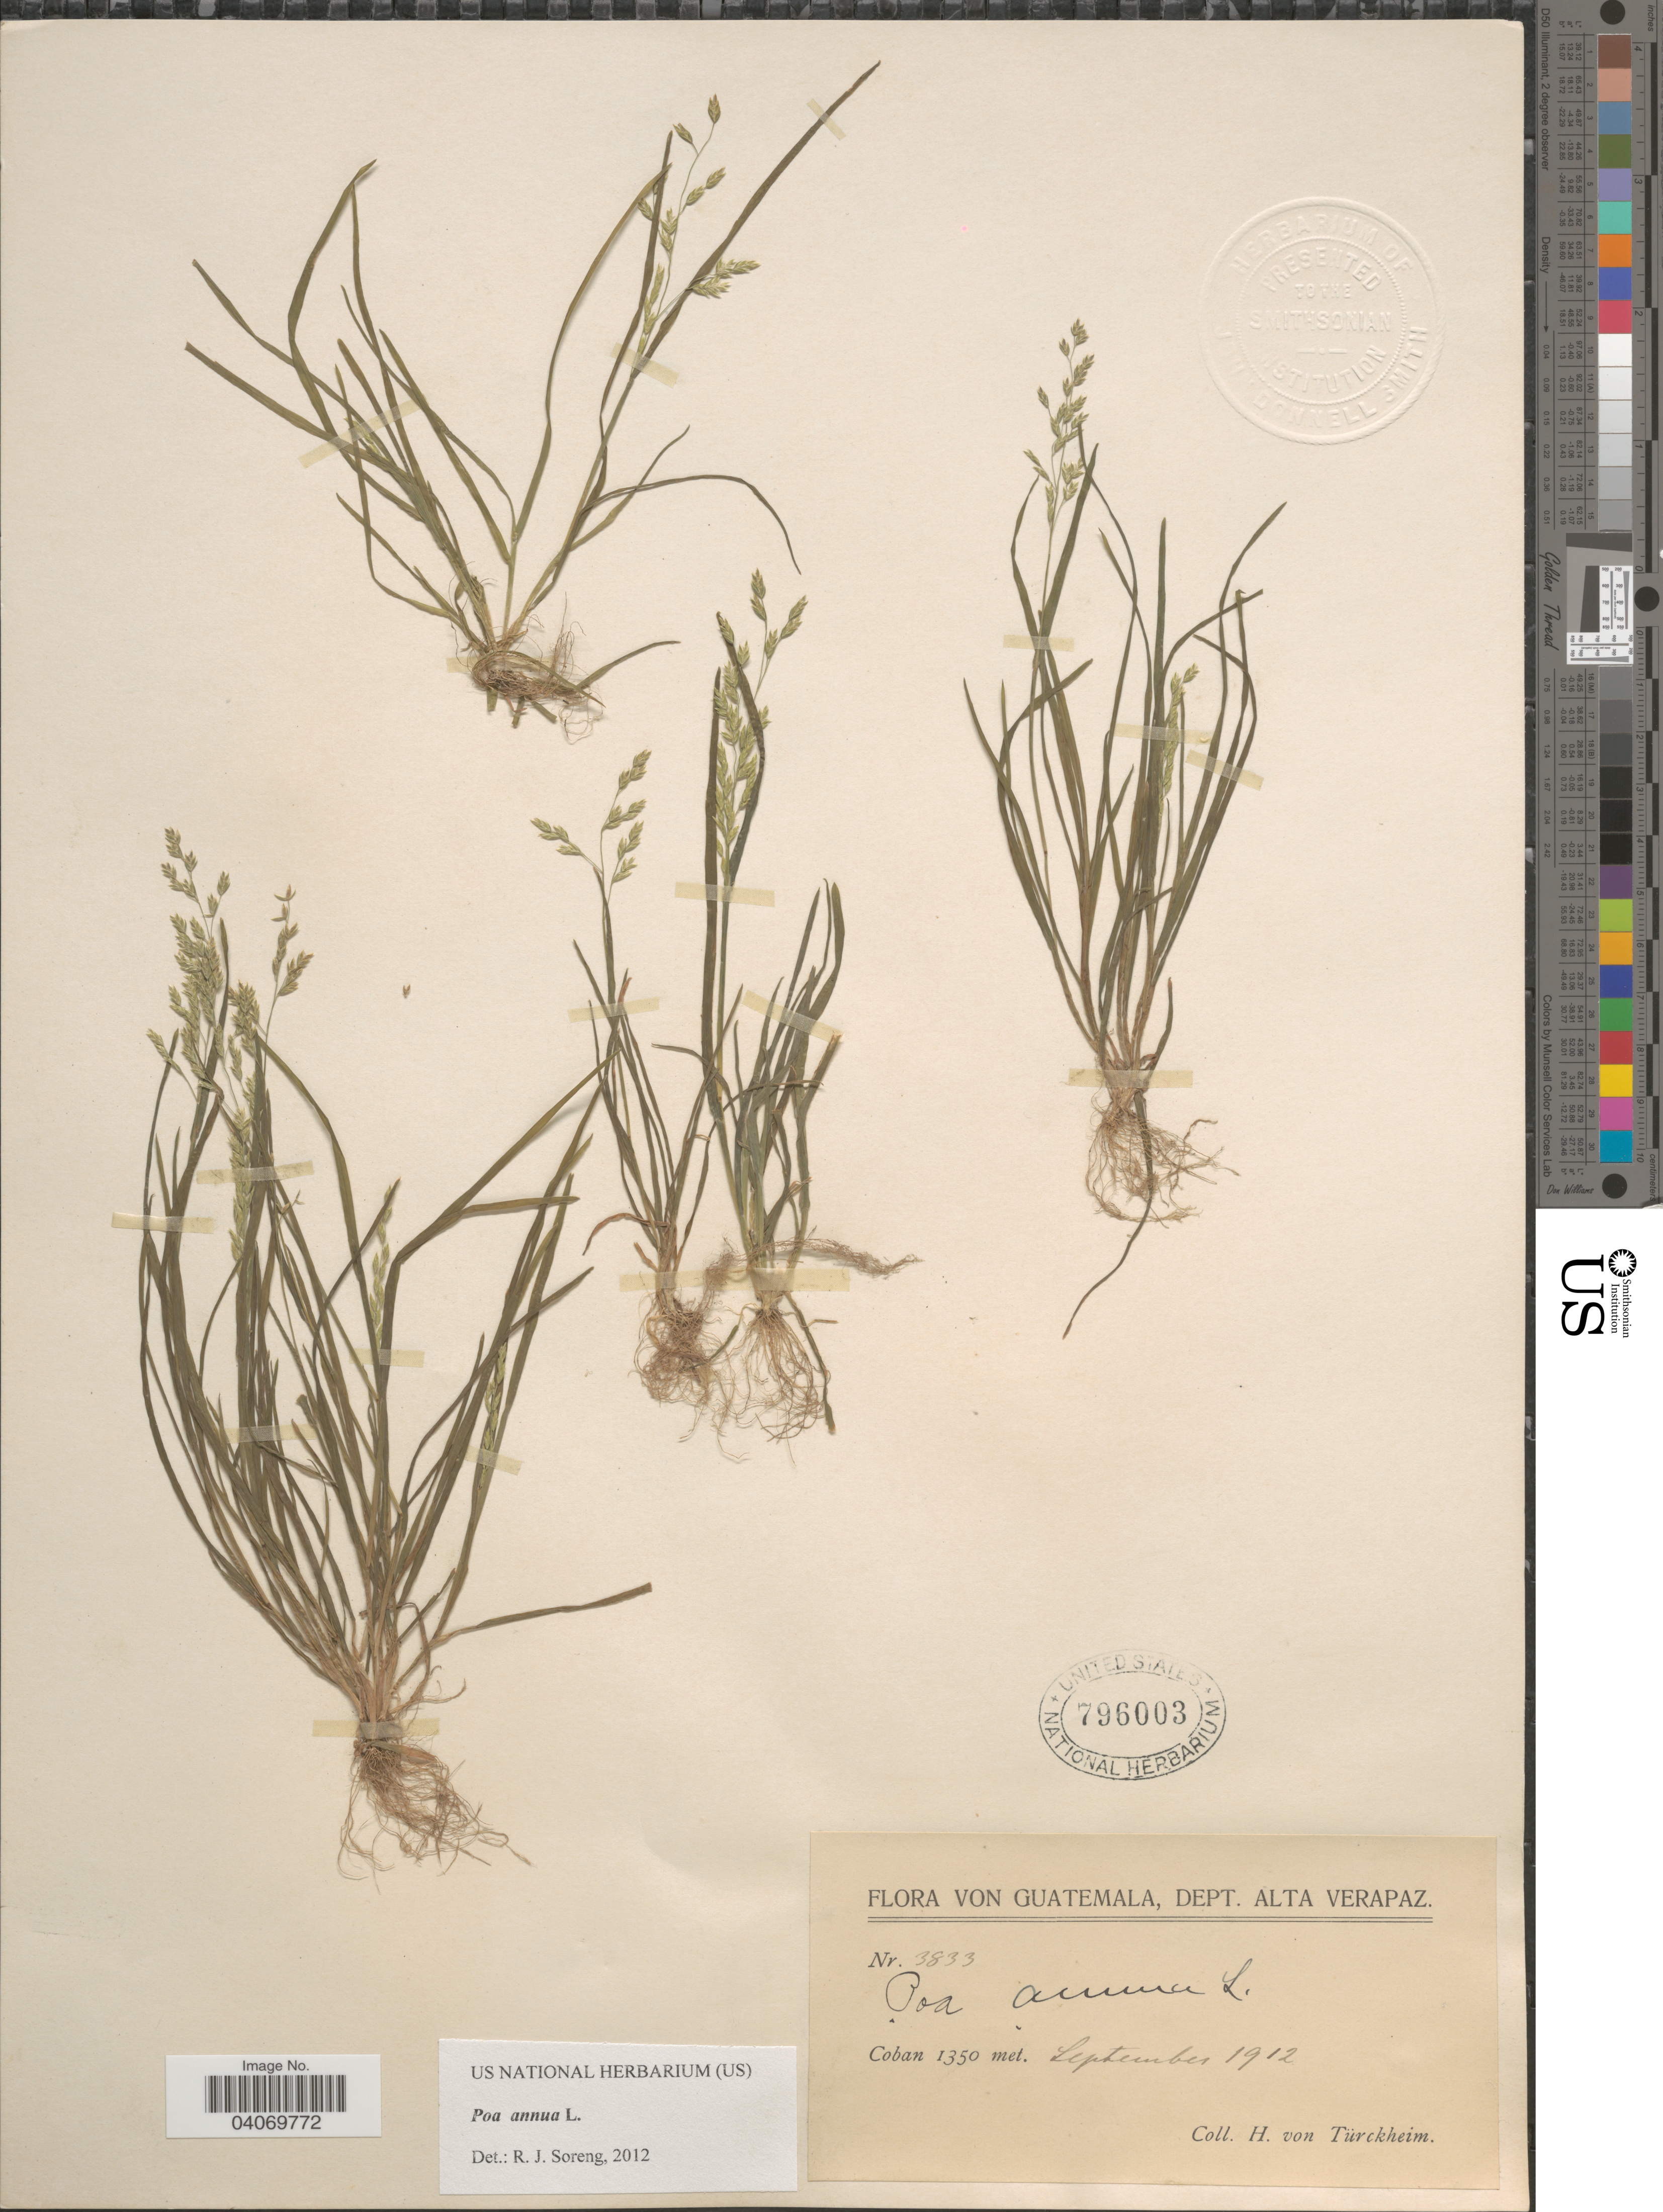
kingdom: Plantae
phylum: Tracheophyta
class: Liliopsida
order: Poales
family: Poaceae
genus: Poa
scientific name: Poa annua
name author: L.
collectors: H. von Türckheim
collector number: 3833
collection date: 1912-09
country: Guatemala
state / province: Alta Verapaz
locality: Dept. Alta Verapaz. Coban.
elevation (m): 1350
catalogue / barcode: US 796003